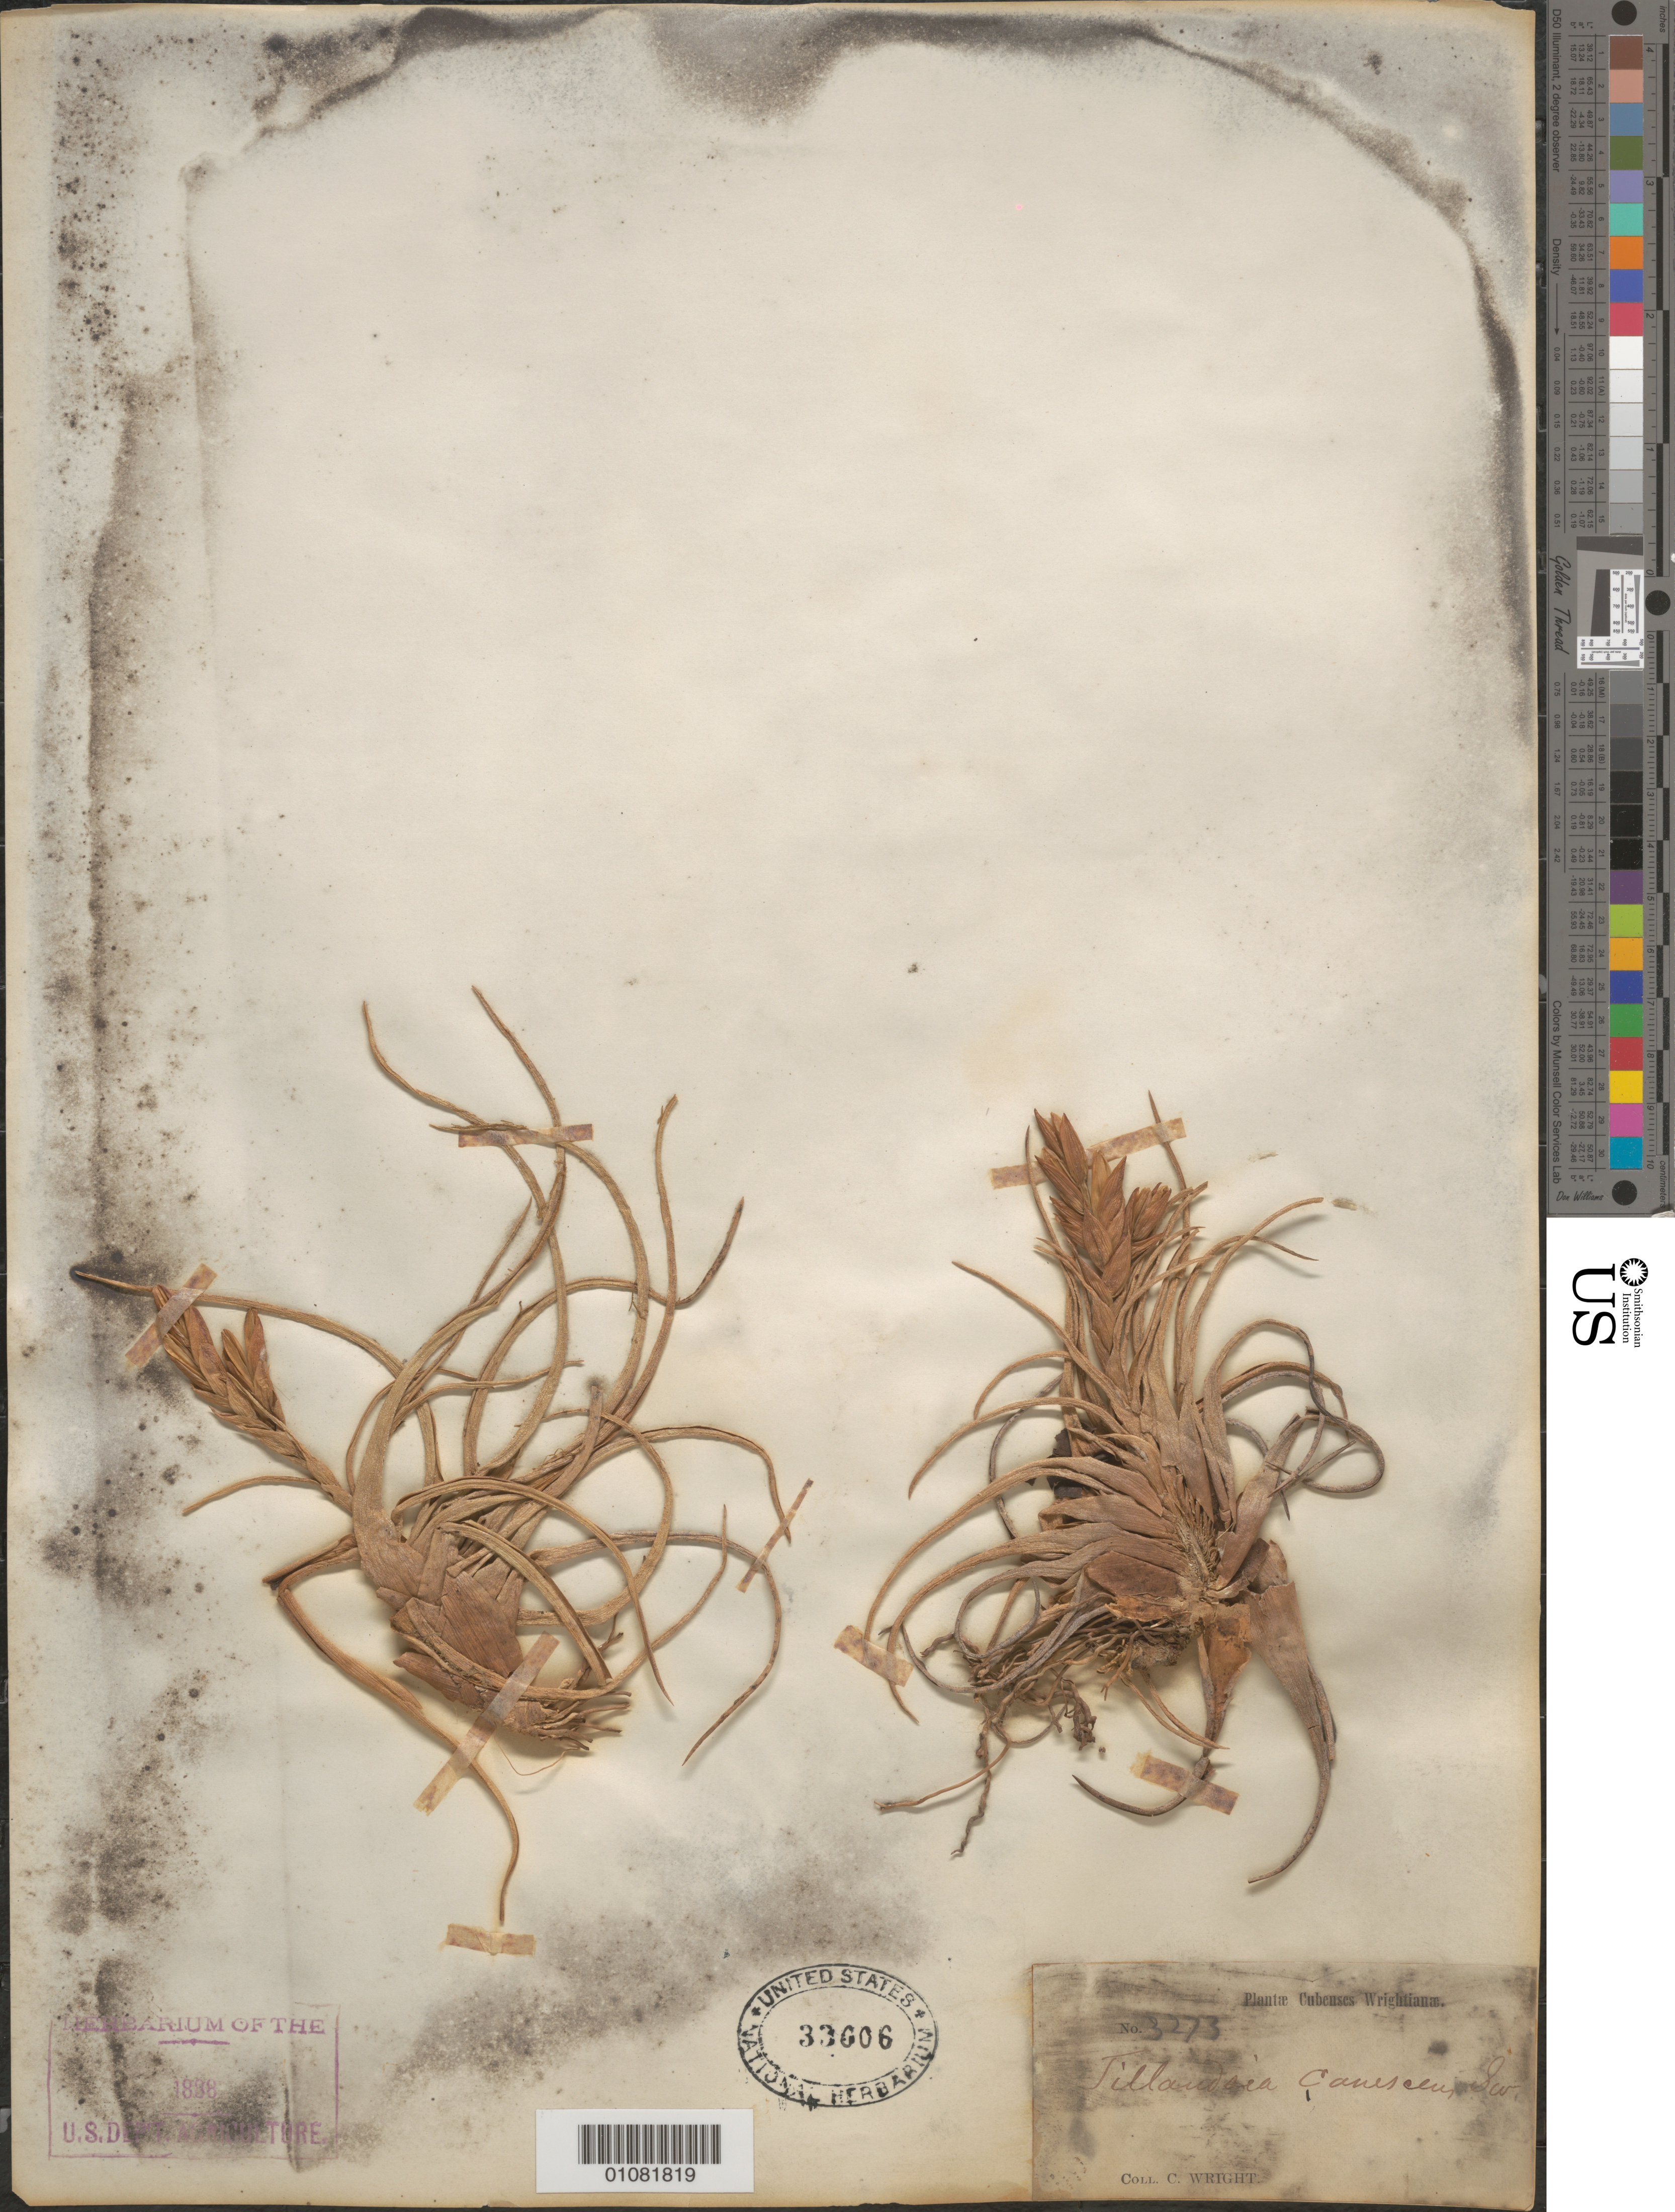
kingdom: Plantae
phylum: Tracheophyta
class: Liliopsida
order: Poales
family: Bromeliaceae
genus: Tillandsia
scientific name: Tillandsia canescens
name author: Sw.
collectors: C. Wright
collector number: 3273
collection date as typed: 1800 to 1899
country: Cuba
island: Cuba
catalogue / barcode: US 33606